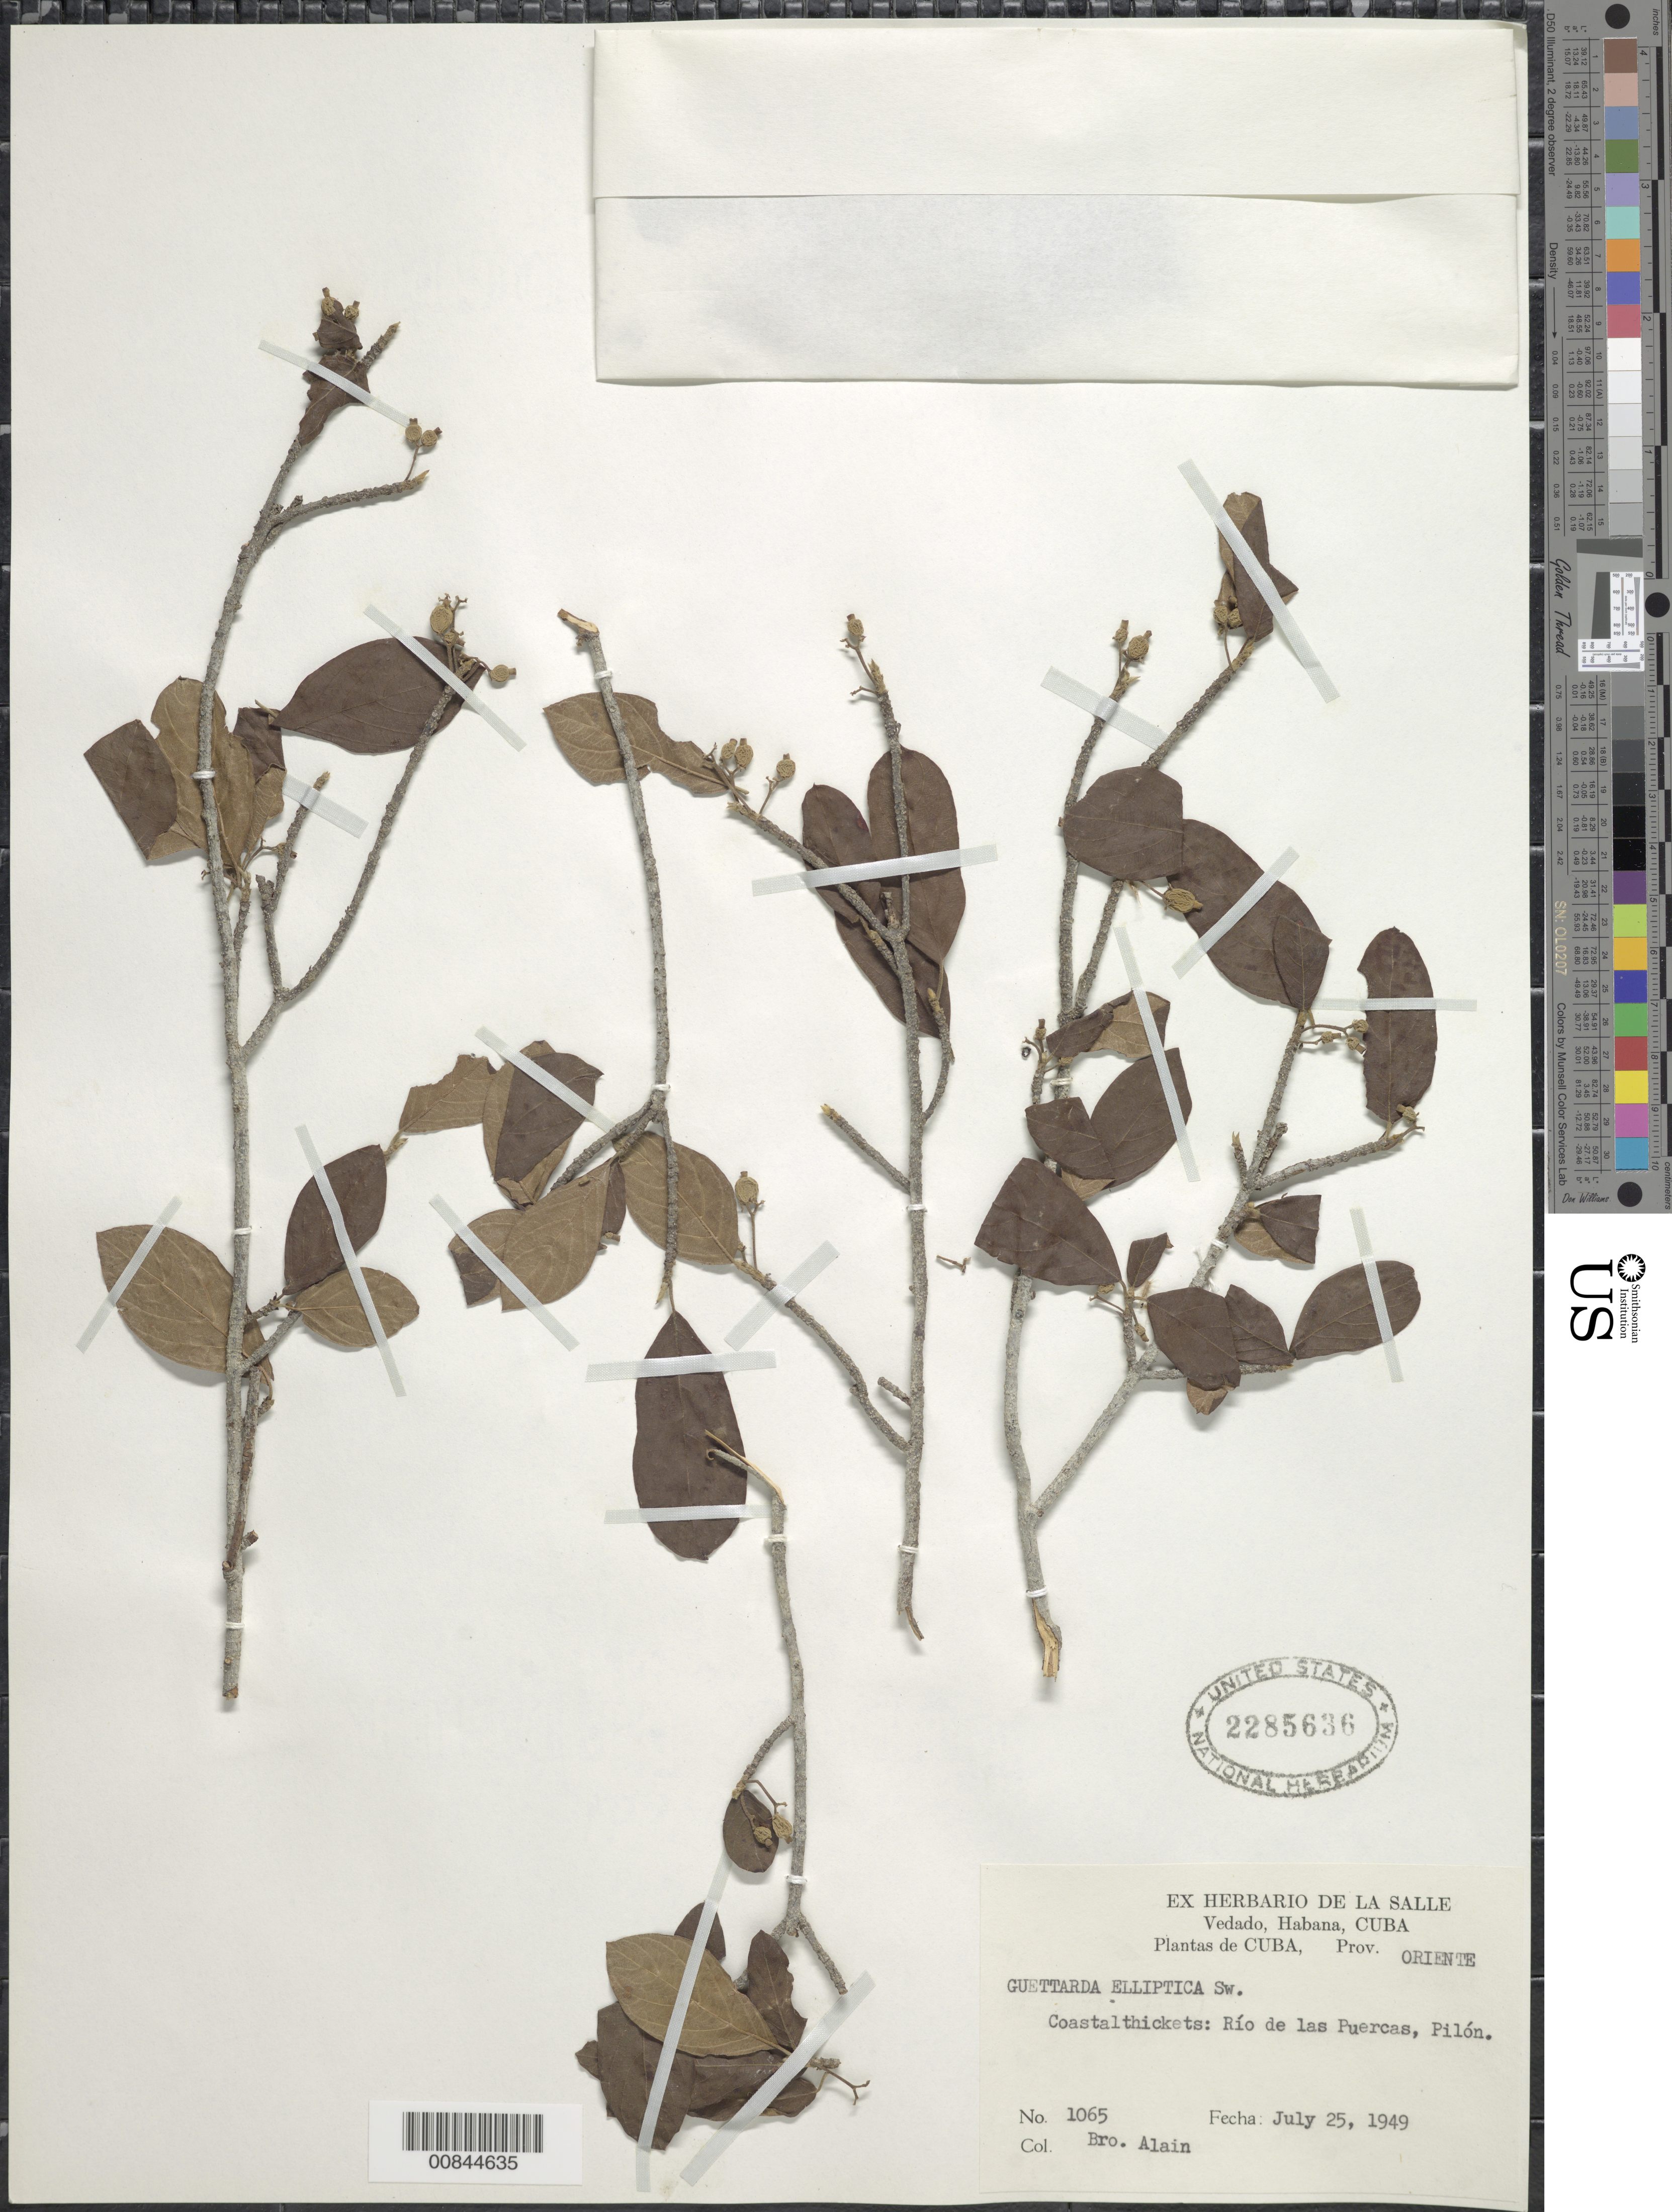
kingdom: Plantae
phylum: Tracheophyta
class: Magnoliopsida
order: Gentianales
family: Rubiaceae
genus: Guettarda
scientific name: Guettarda elliptica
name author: Sw.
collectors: A. H. Liogier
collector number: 1065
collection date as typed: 25 Jul 1949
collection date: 1949-07-25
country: Cuba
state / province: Oriente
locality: Río de las Puercas, Pilón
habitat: Coastal thickets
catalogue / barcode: US 2285636